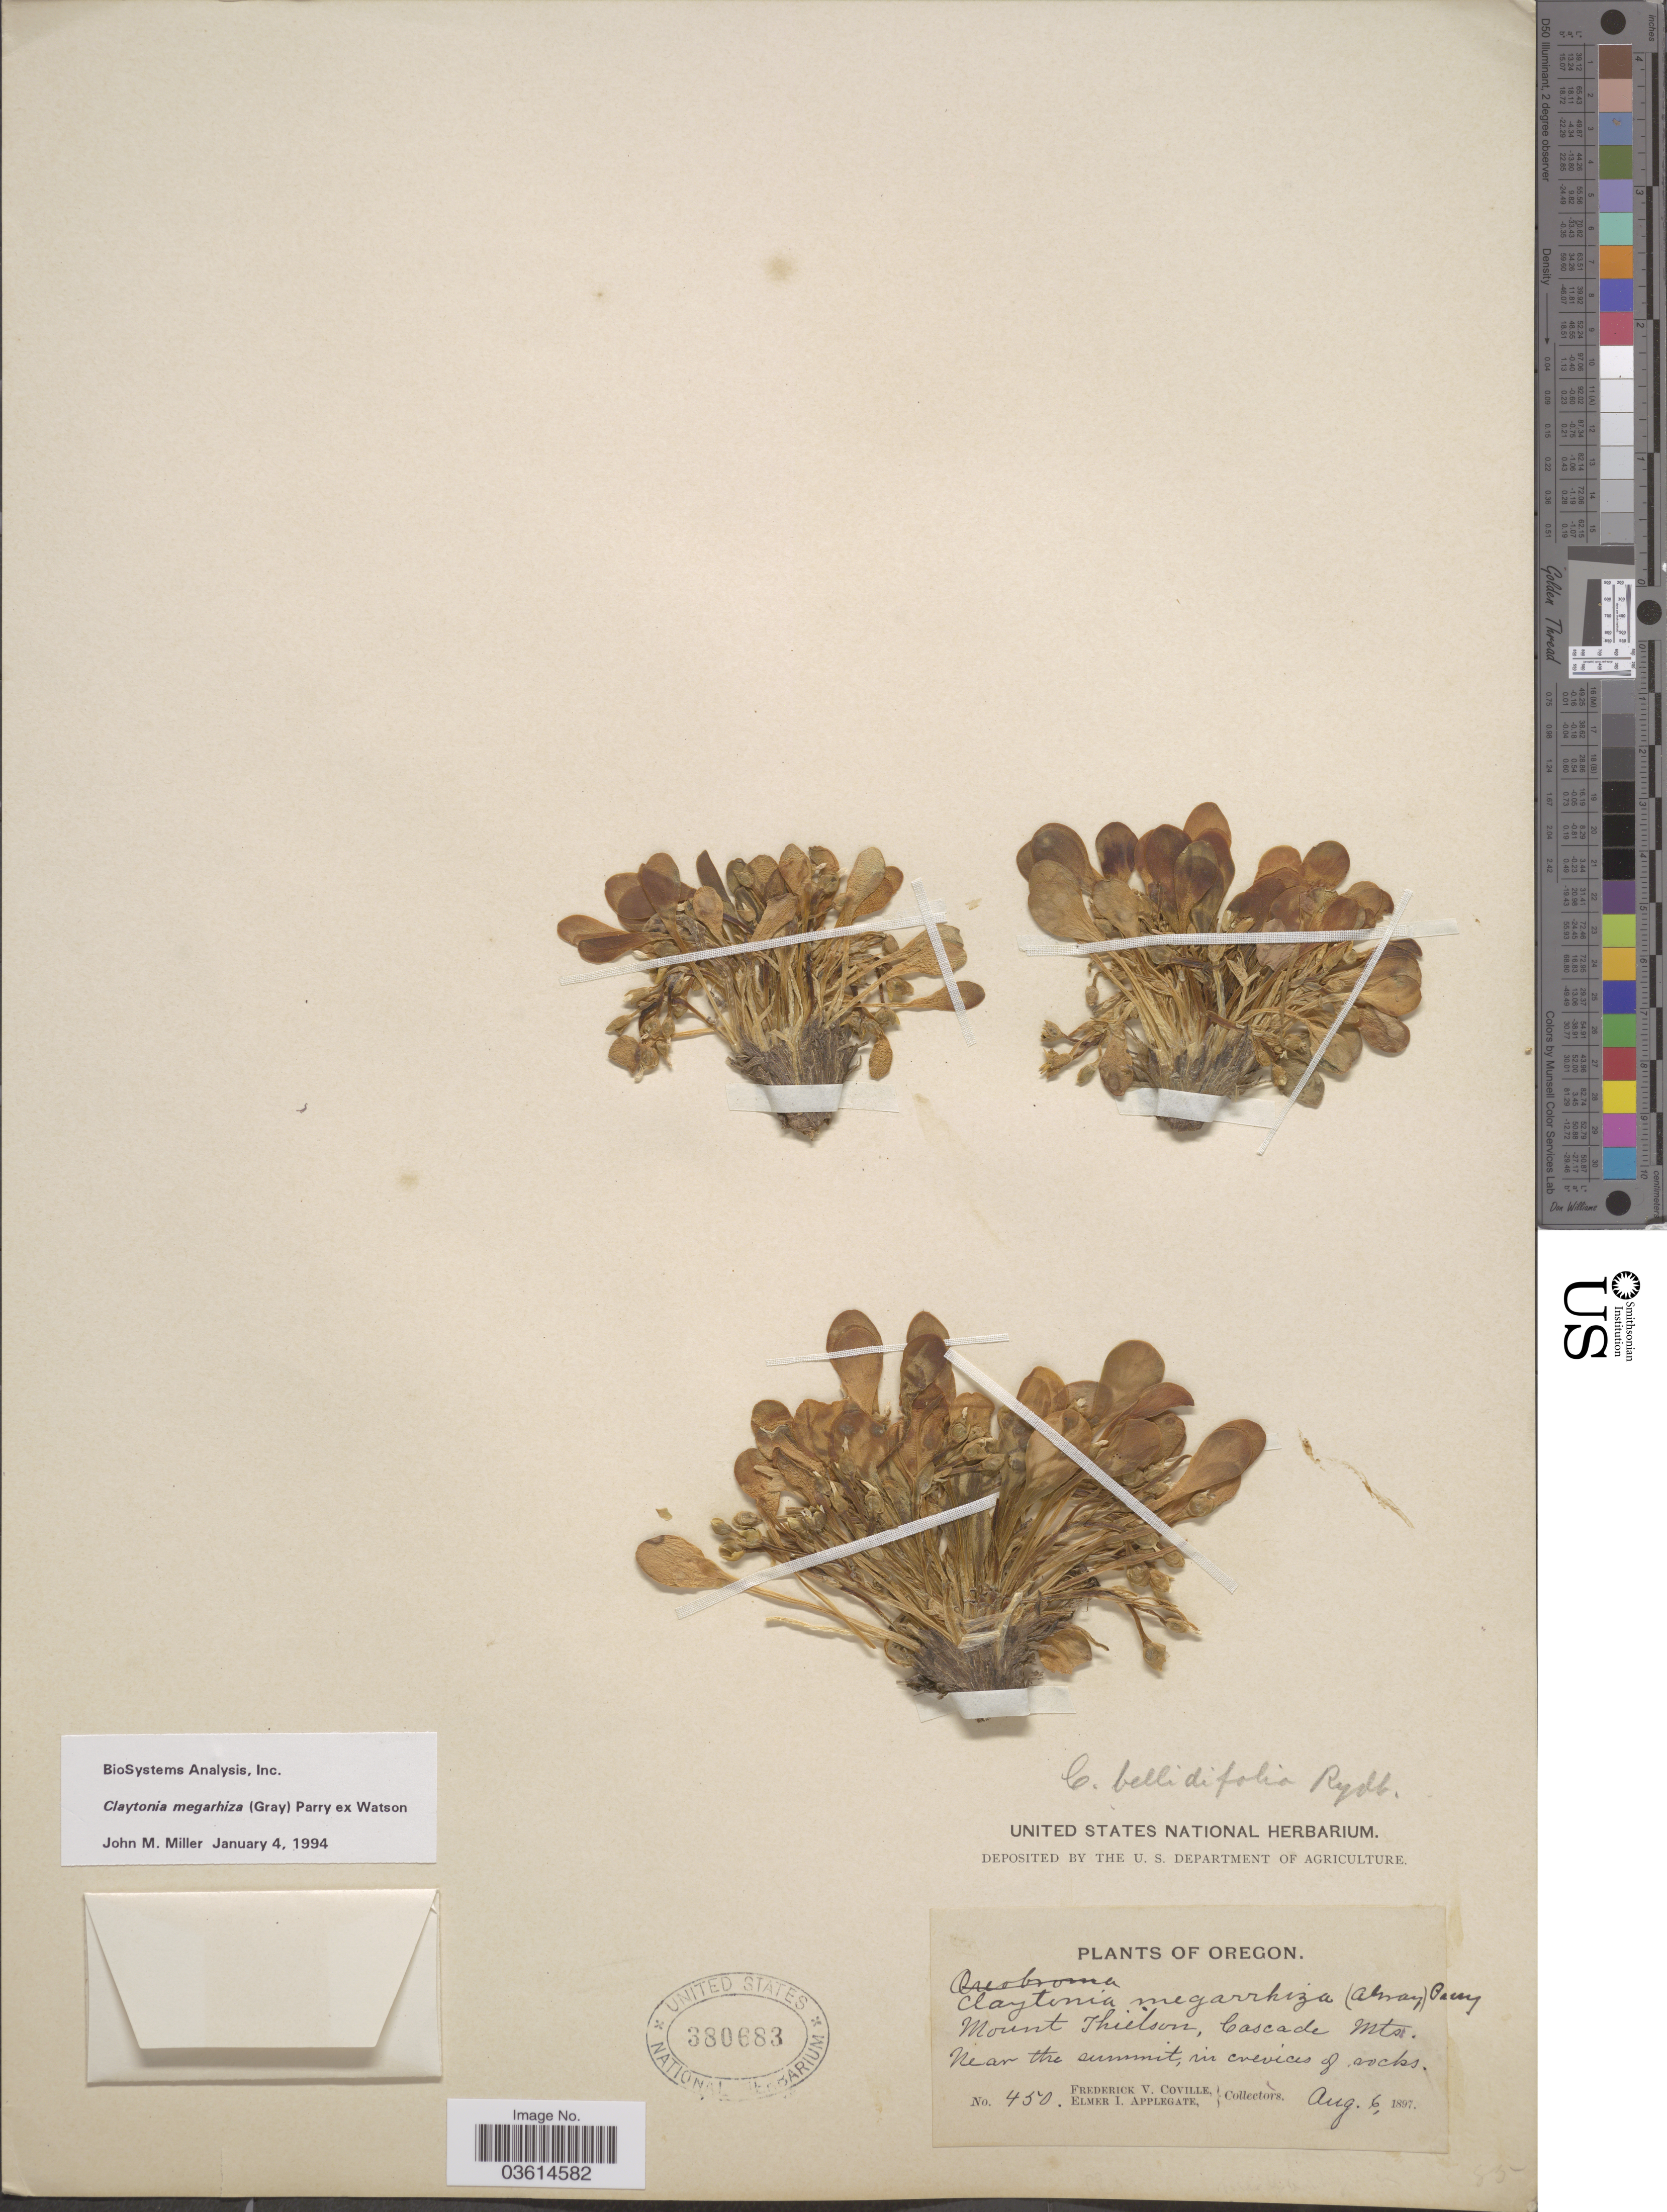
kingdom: Plantae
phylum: Tracheophyta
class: Magnoliopsida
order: Caryophyllales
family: Montiaceae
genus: Claytonia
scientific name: Claytonia megarhiza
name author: (A. Gray) Parry ex S. Watson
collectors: F. V. Coville & E. I. Applegate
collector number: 450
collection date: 1897-08-06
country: United States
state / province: Oregon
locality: Mount Thielson, Cascade Mts. Near the summit.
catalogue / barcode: US 380683